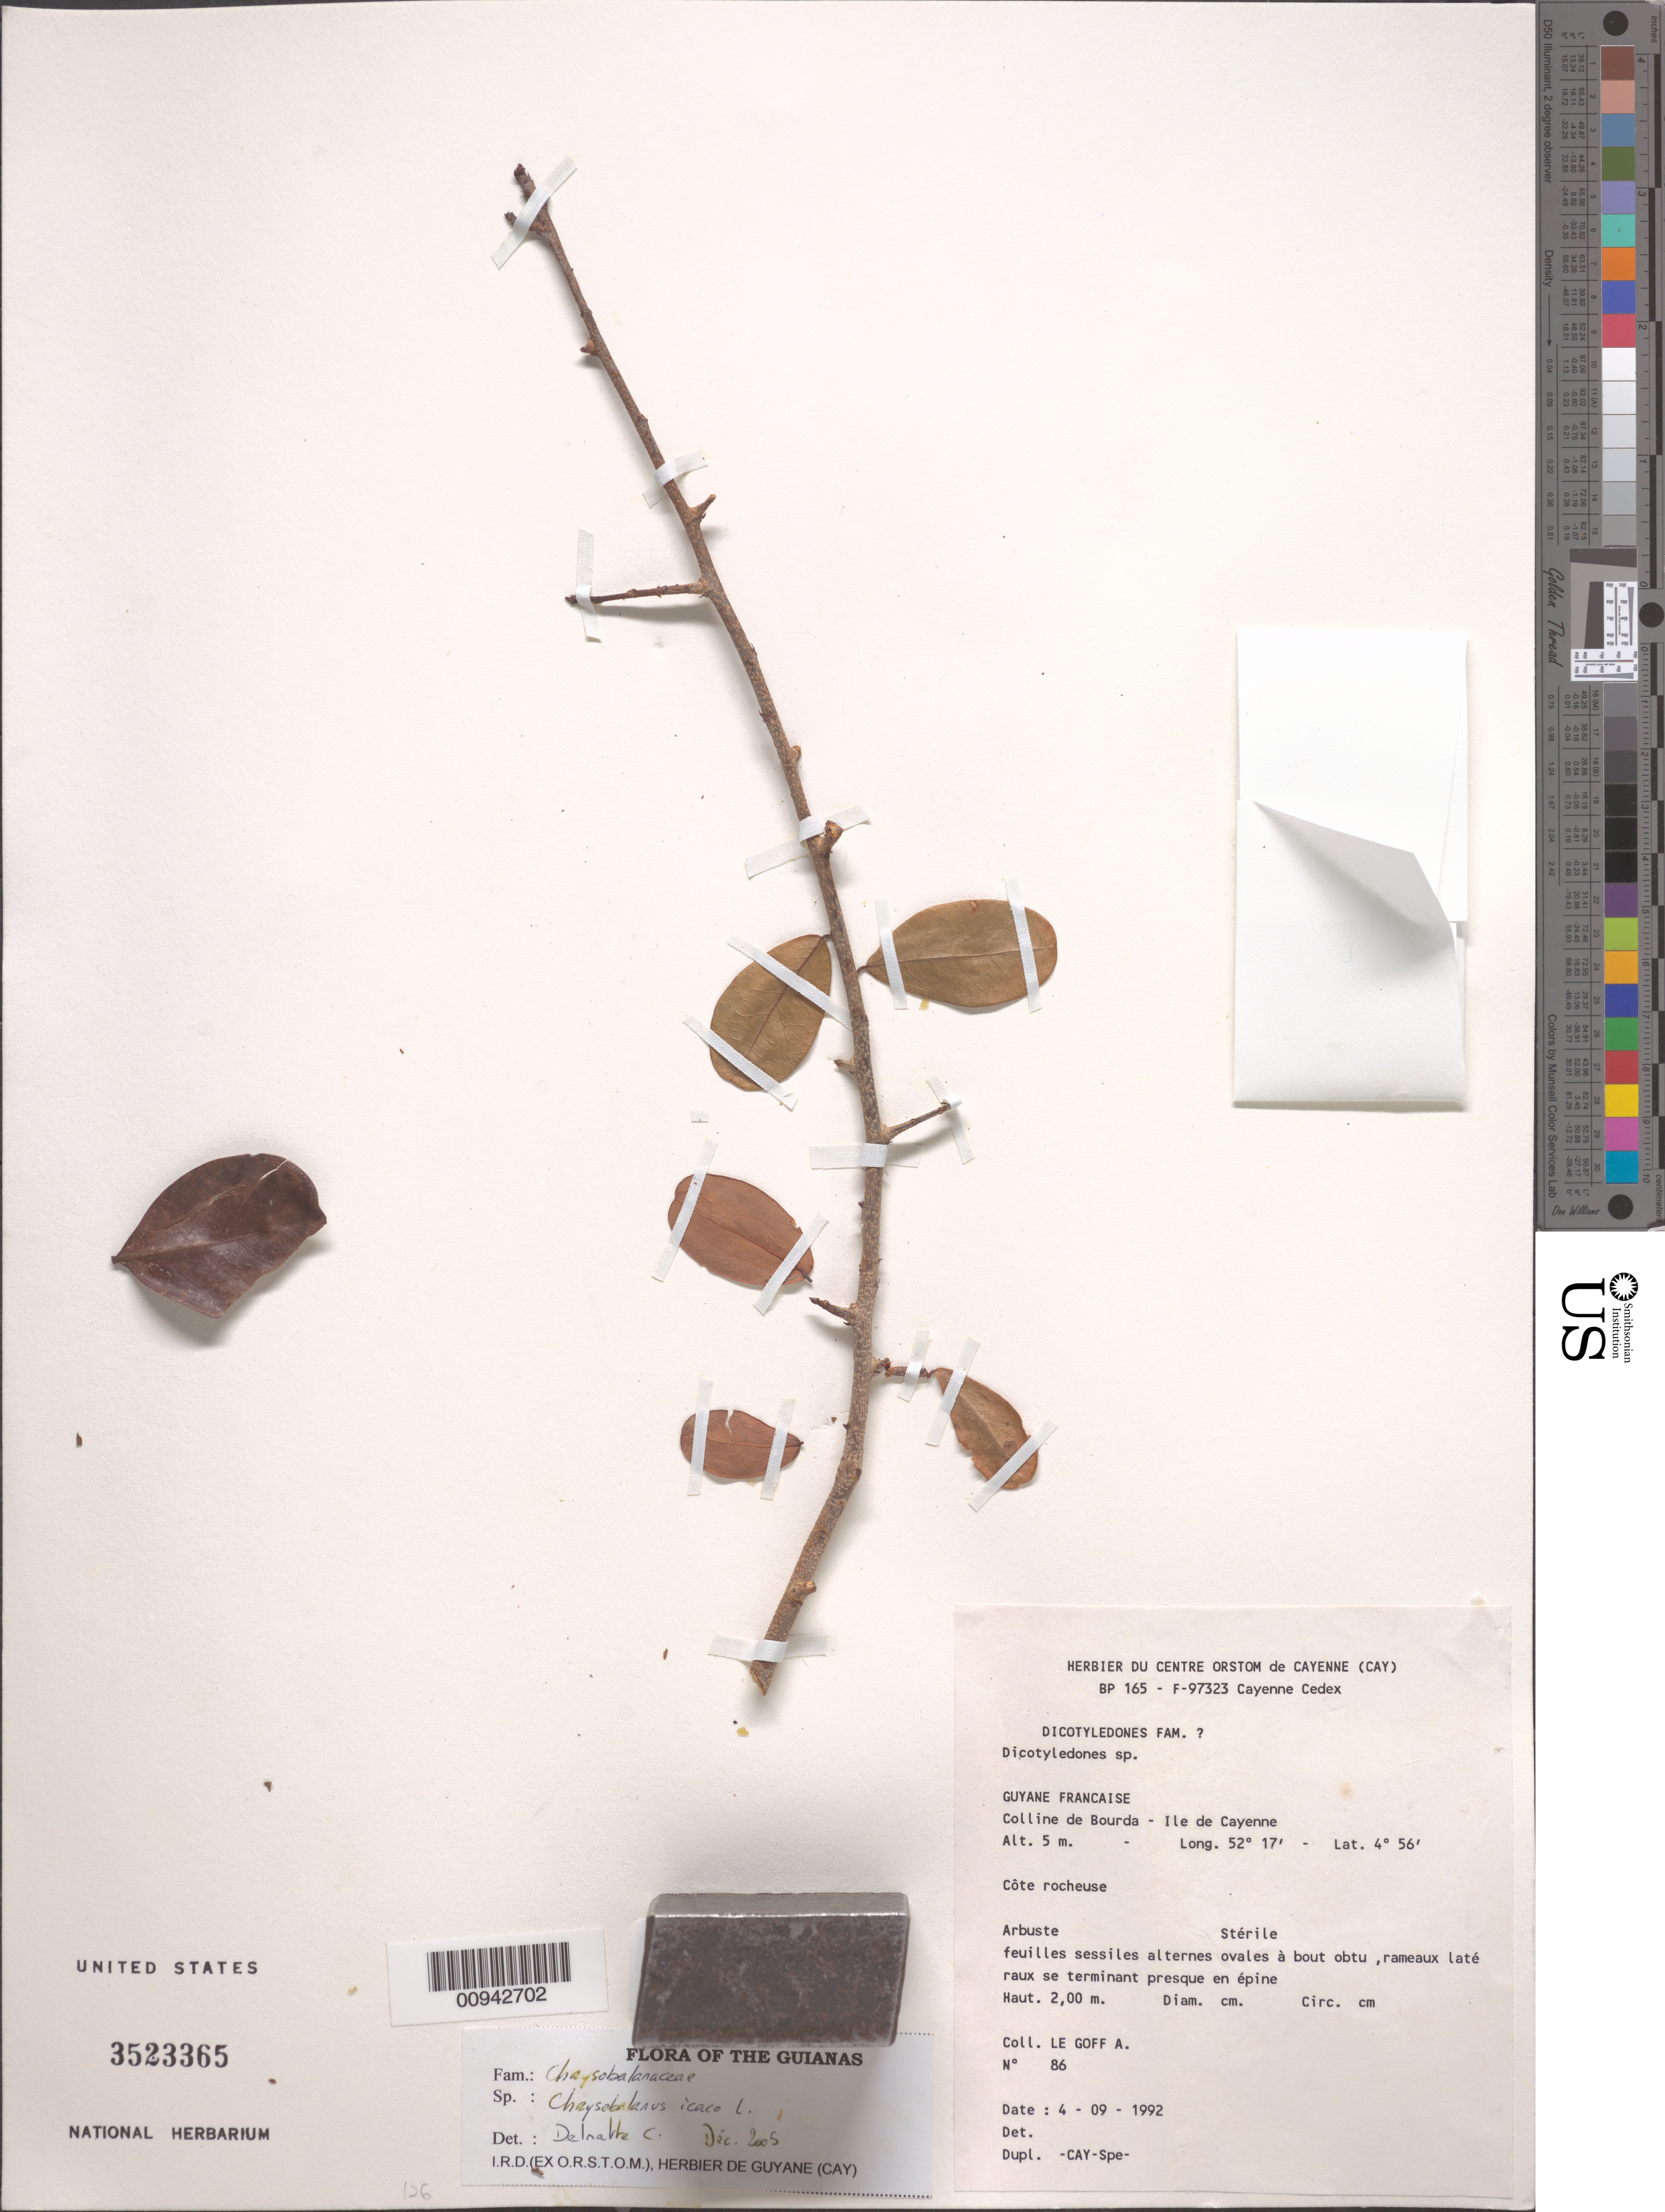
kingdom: Plantae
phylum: Tracheophyta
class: Magnoliopsida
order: Malpighiales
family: Chrysobalanaceae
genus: Chrysobalanus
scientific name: Chrysobalanus icaco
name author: L.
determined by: Delnatte, C.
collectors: A. Le Goff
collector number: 86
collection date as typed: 4-Sep-92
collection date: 1992-09-04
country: French Guiana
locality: Ile de Cayenne, Colline de Bourda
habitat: Cote rocheuse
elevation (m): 5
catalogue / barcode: US 3523365